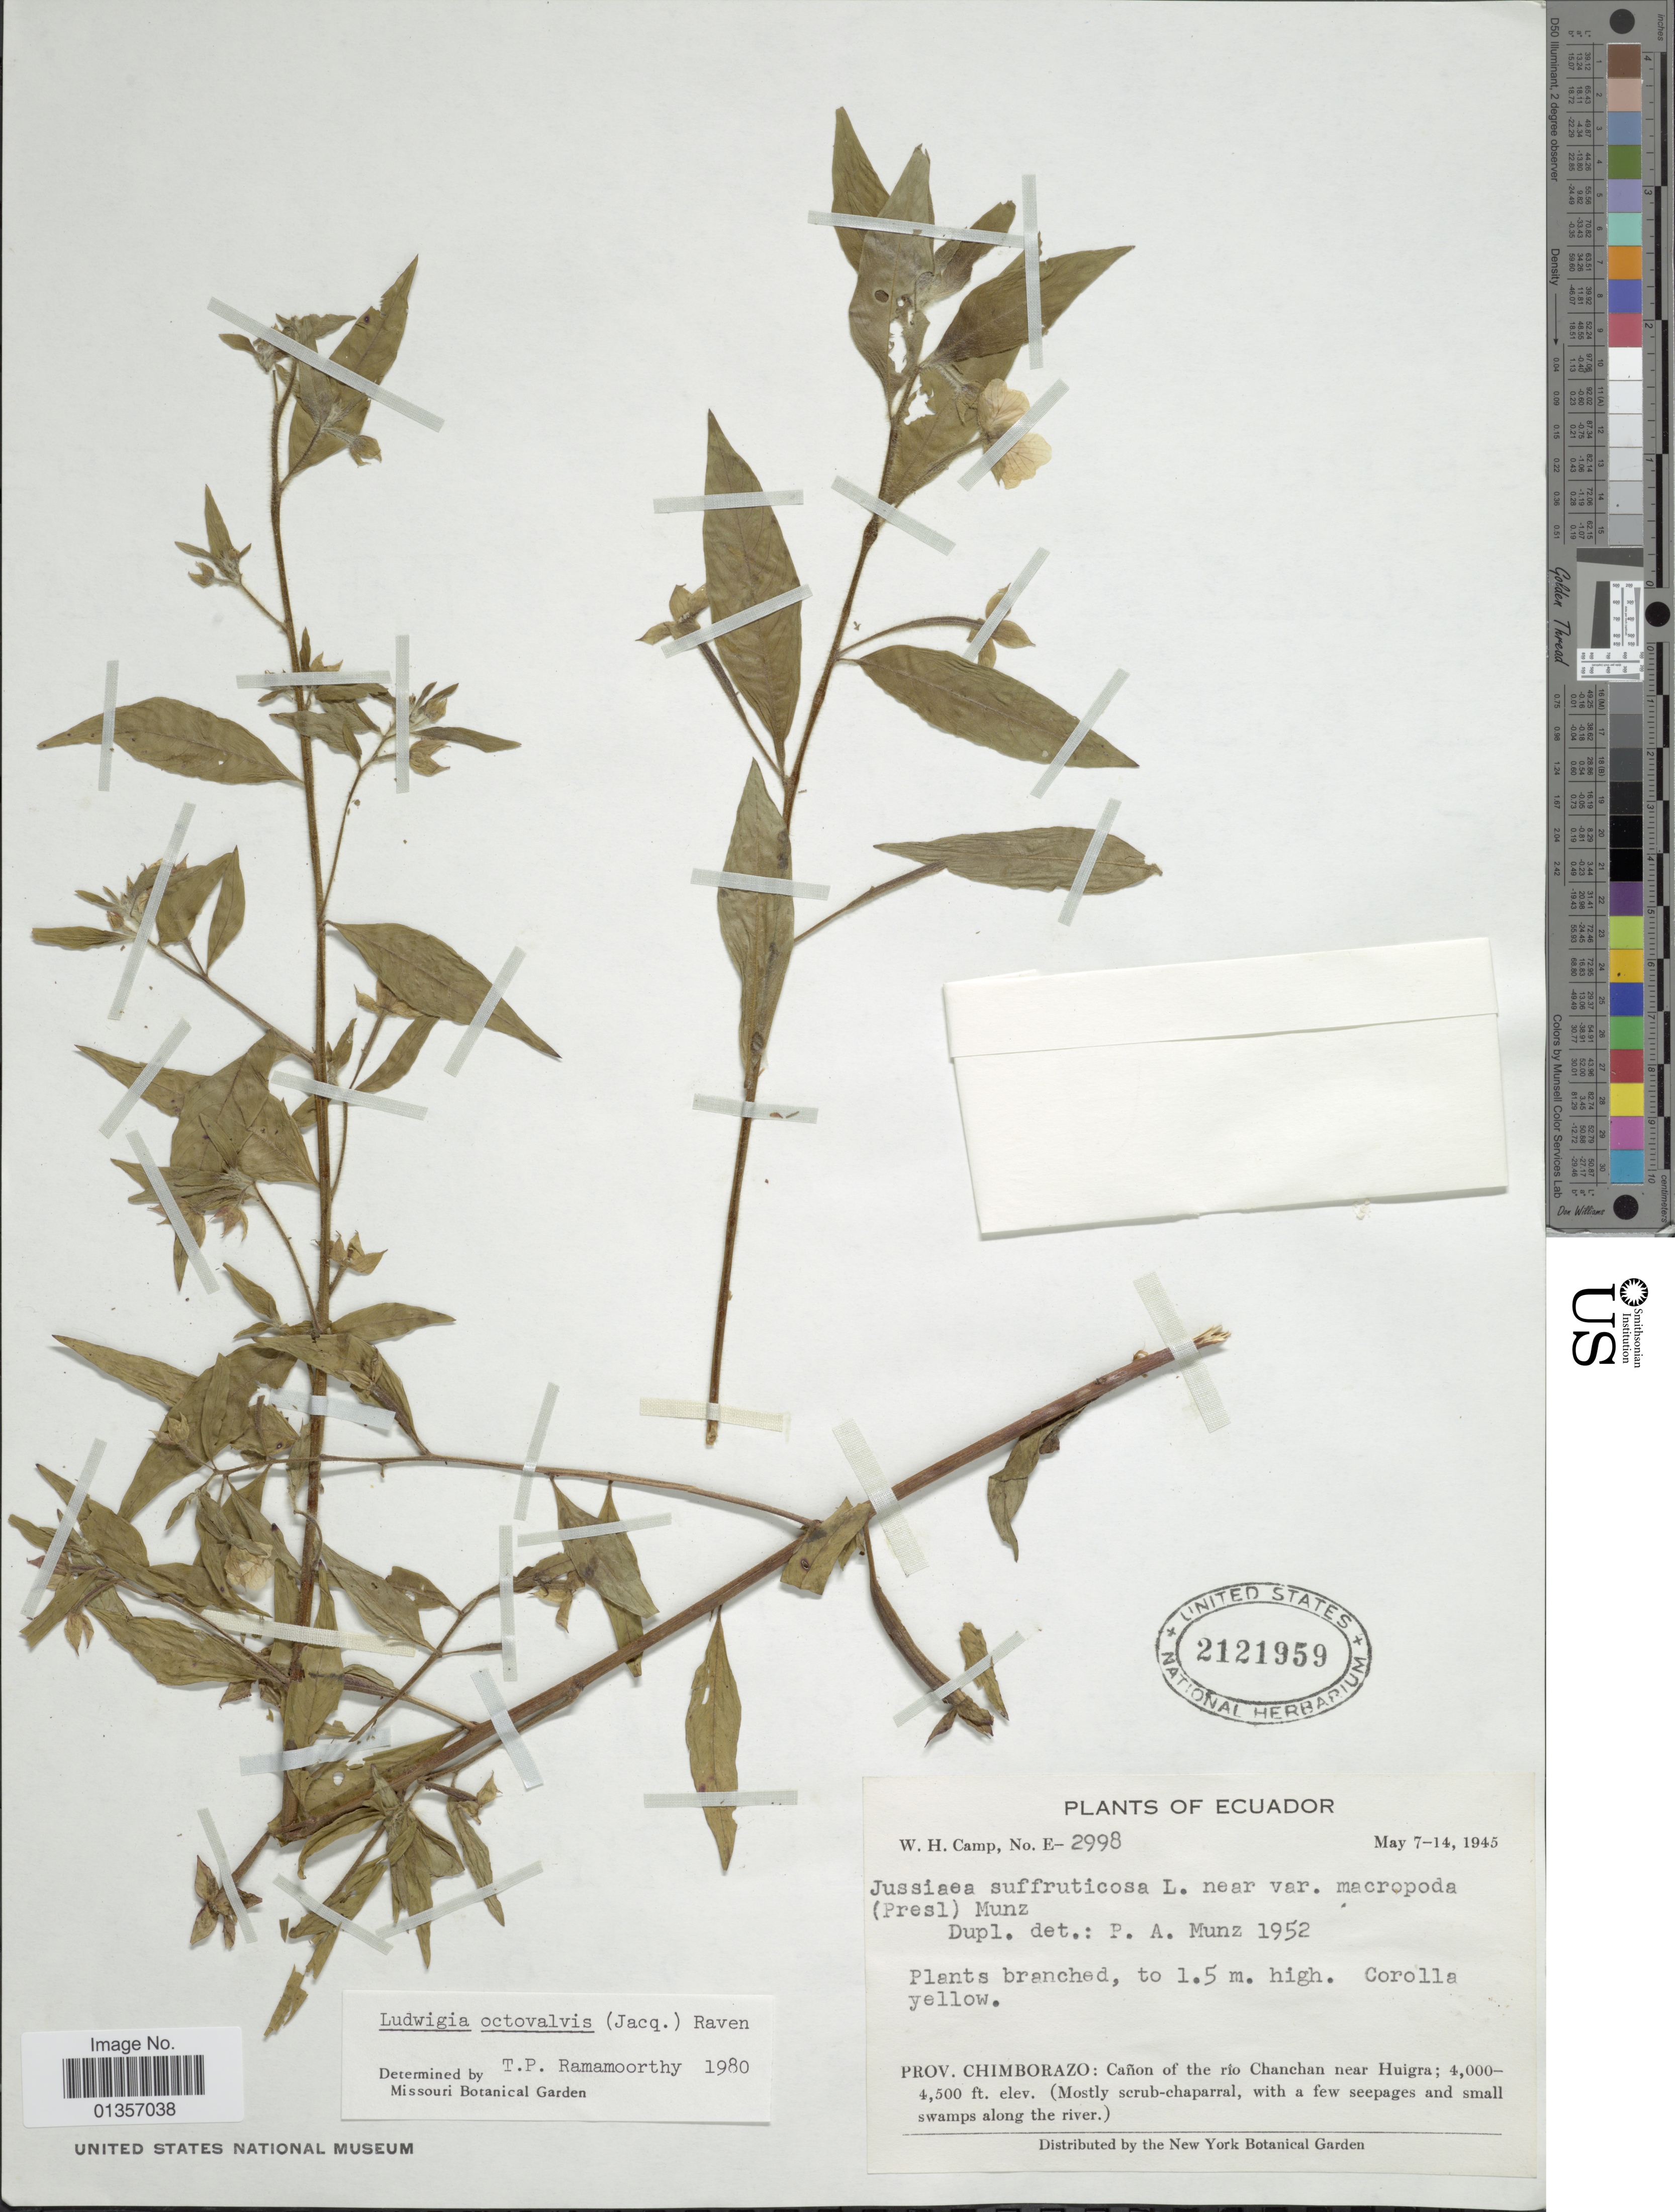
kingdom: Plantae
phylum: Tracheophyta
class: Magnoliopsida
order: Myrtales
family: Onagraceae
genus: Ludwigia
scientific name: Ludwigia octovalvis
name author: (Jacq.) P.H. Raven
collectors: W. H. Camp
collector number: E-2998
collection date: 1945-05-07/1945-05-14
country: Ecuador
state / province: Chimborazo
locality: Cañon of the río Chanchan near Huigra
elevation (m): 400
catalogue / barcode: US 2121959